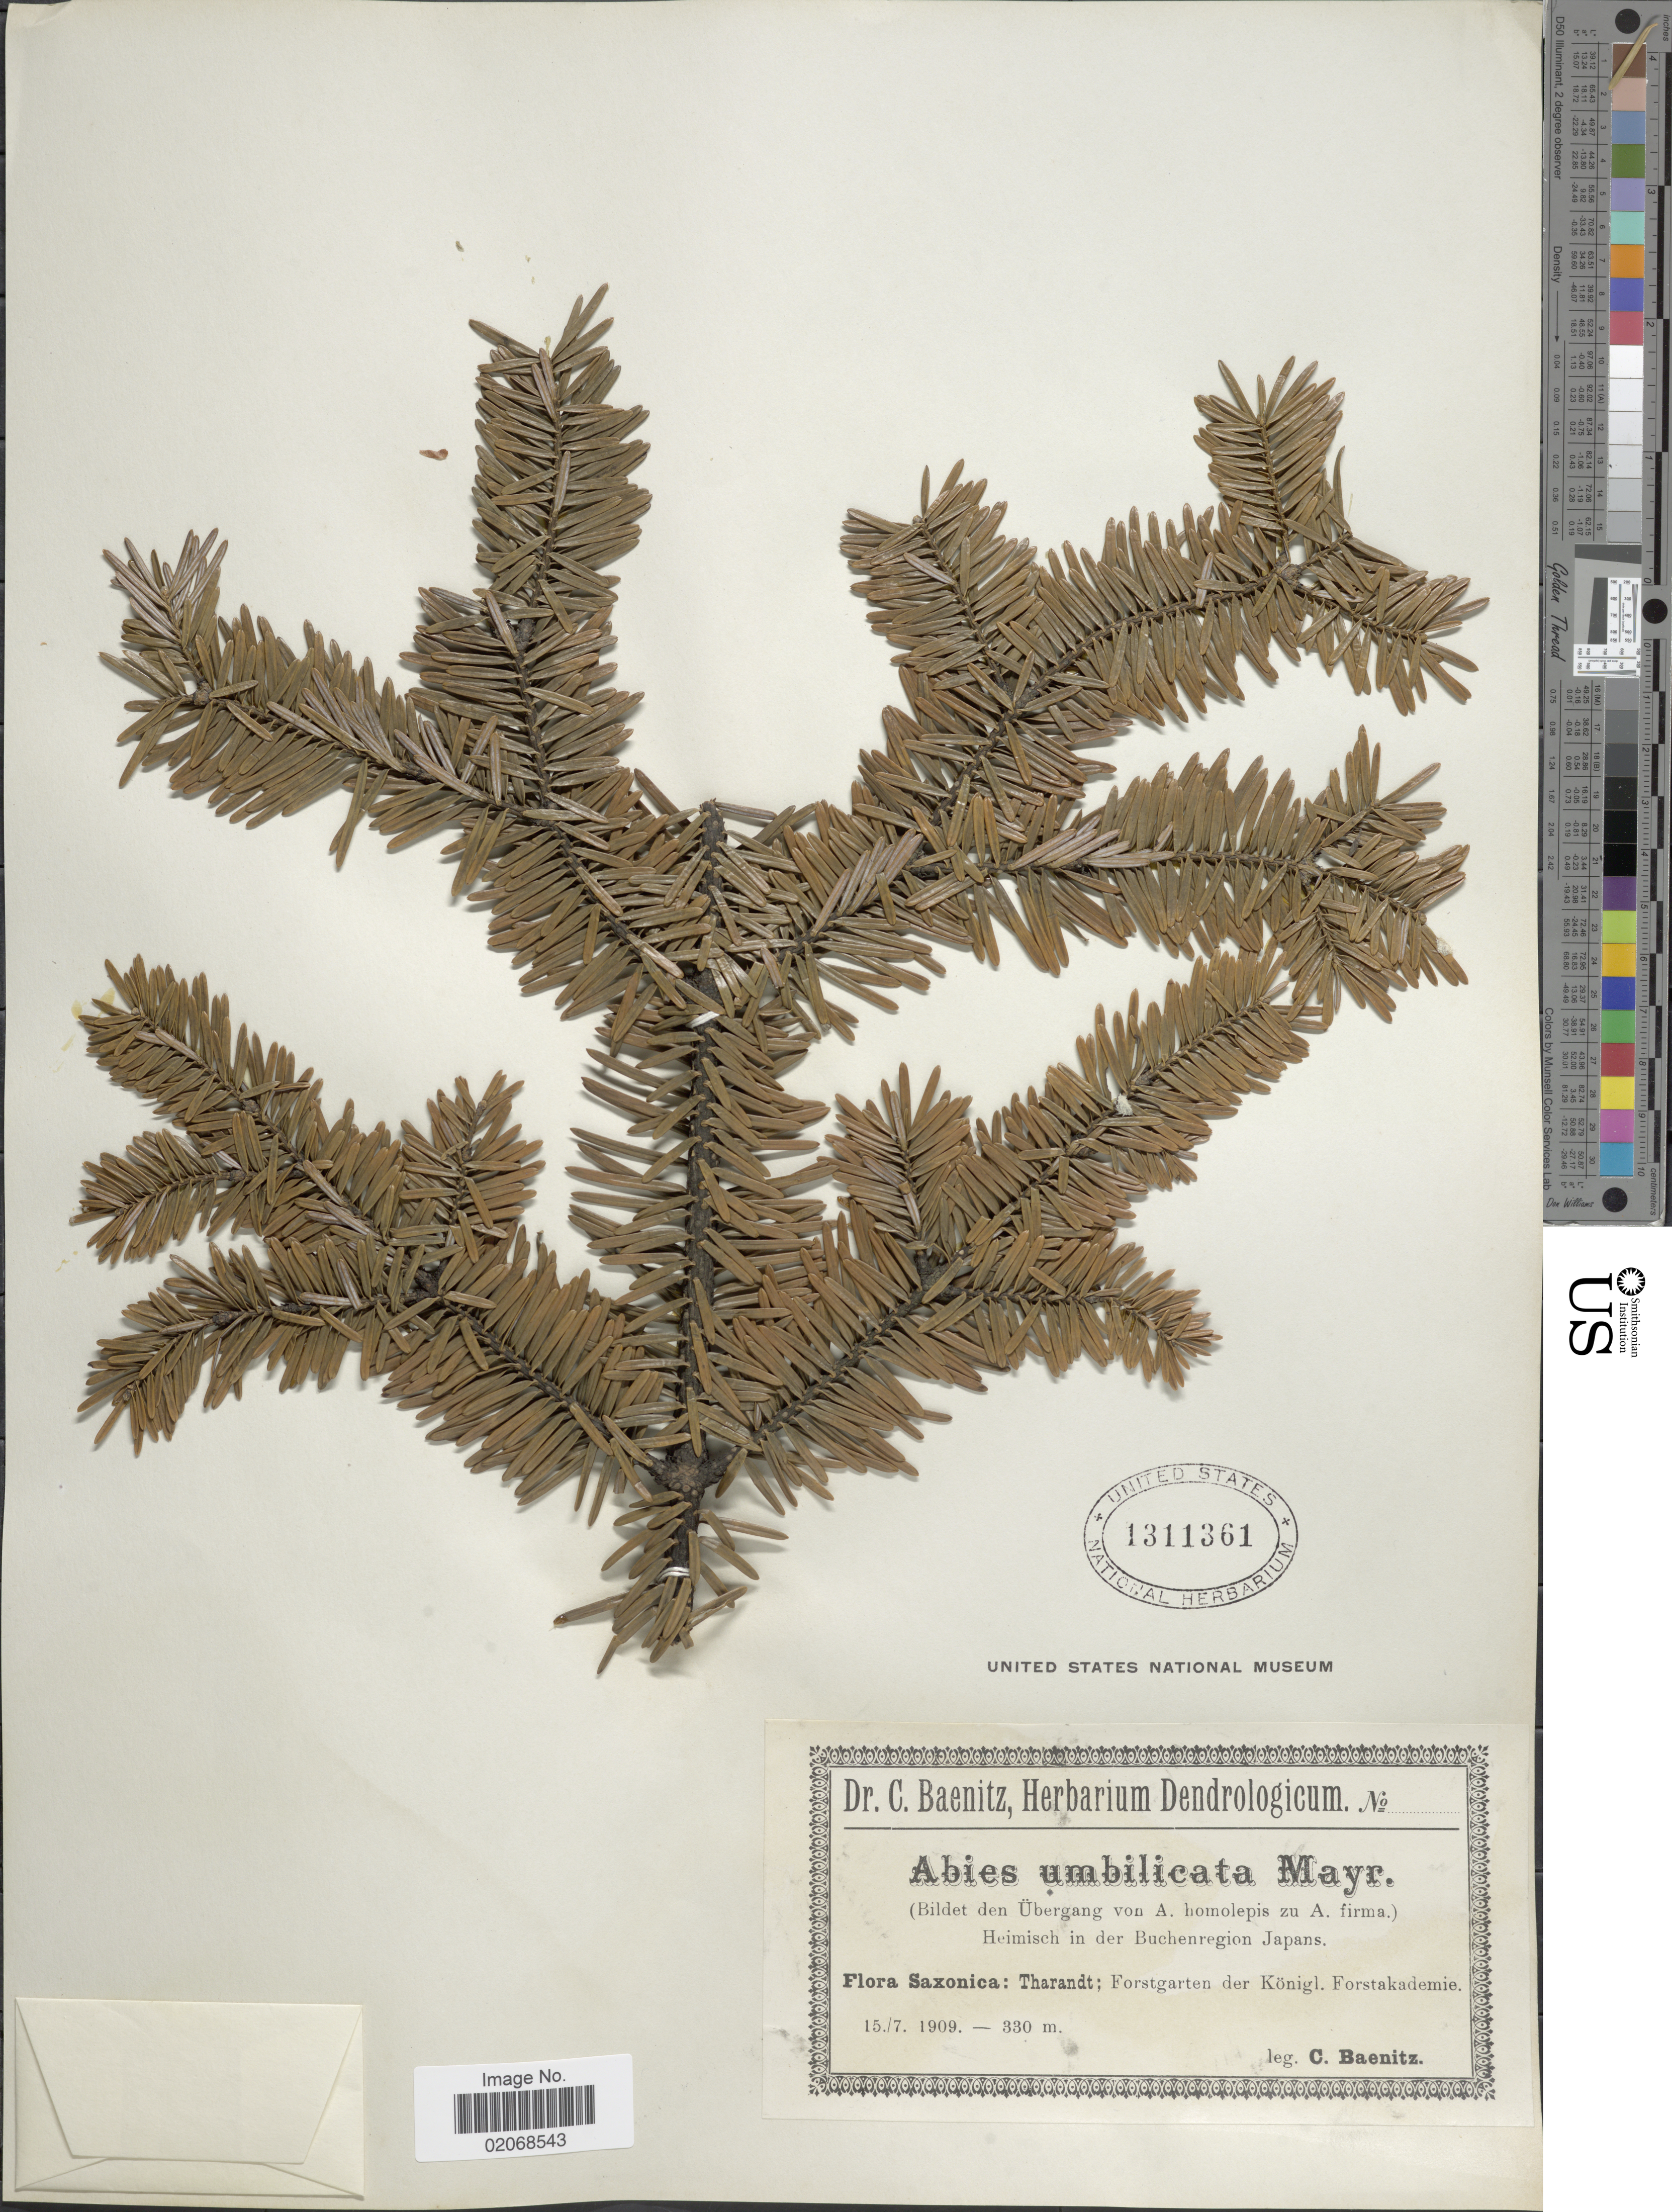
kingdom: Plantae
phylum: Tracheophyta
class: Pinopsida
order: Pinales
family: Pinaceae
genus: Abies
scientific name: Abies umbilicata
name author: Mayr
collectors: C. G. Baenitz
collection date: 1909-07-15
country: Germany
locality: Saxonixa: Tharandt; Forstgarten der Konigl. Forstakademie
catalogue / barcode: US 1311361